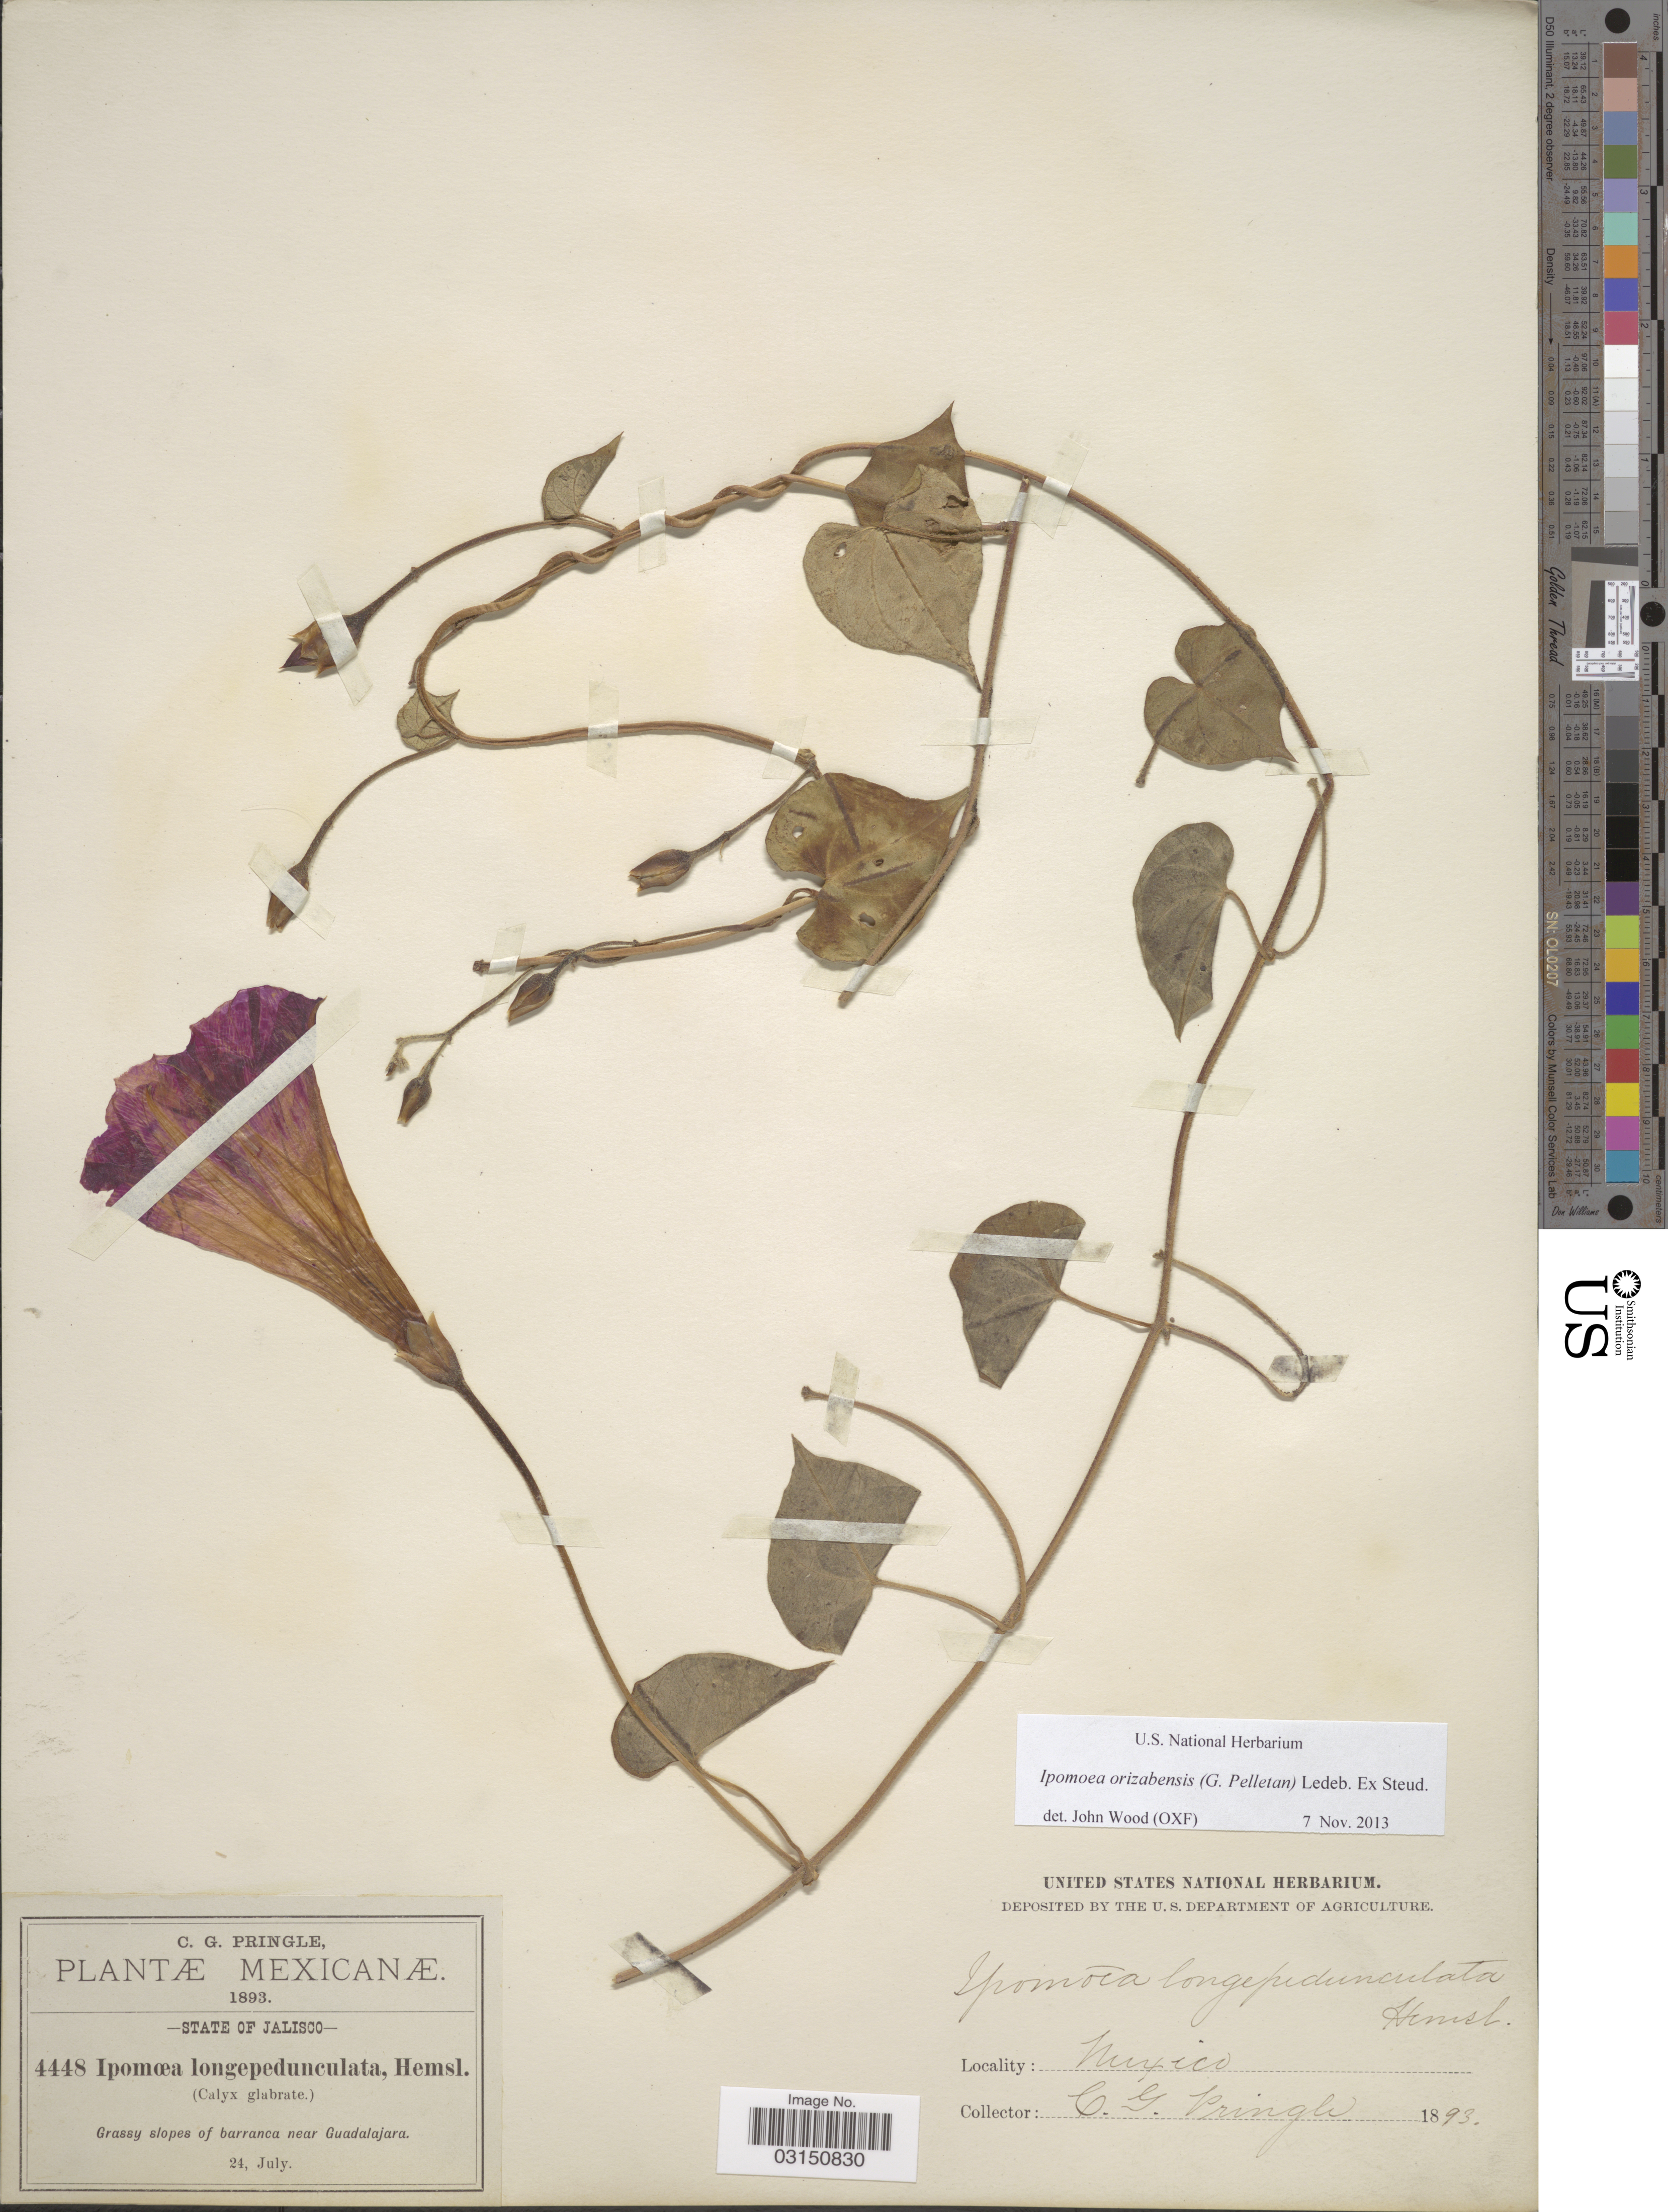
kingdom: Plantae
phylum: Tracheophyta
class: Magnoliopsida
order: Solanales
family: Convolvulaceae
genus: Ipomoea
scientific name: Ipomoea orizabensis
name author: (G. Pelletan) Ledeb. ex Steud.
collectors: C. G. Pringle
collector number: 4448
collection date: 1893-07-24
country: Mexico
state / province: Jalisco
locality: Grassy slopes of barranca near Guadalajara.